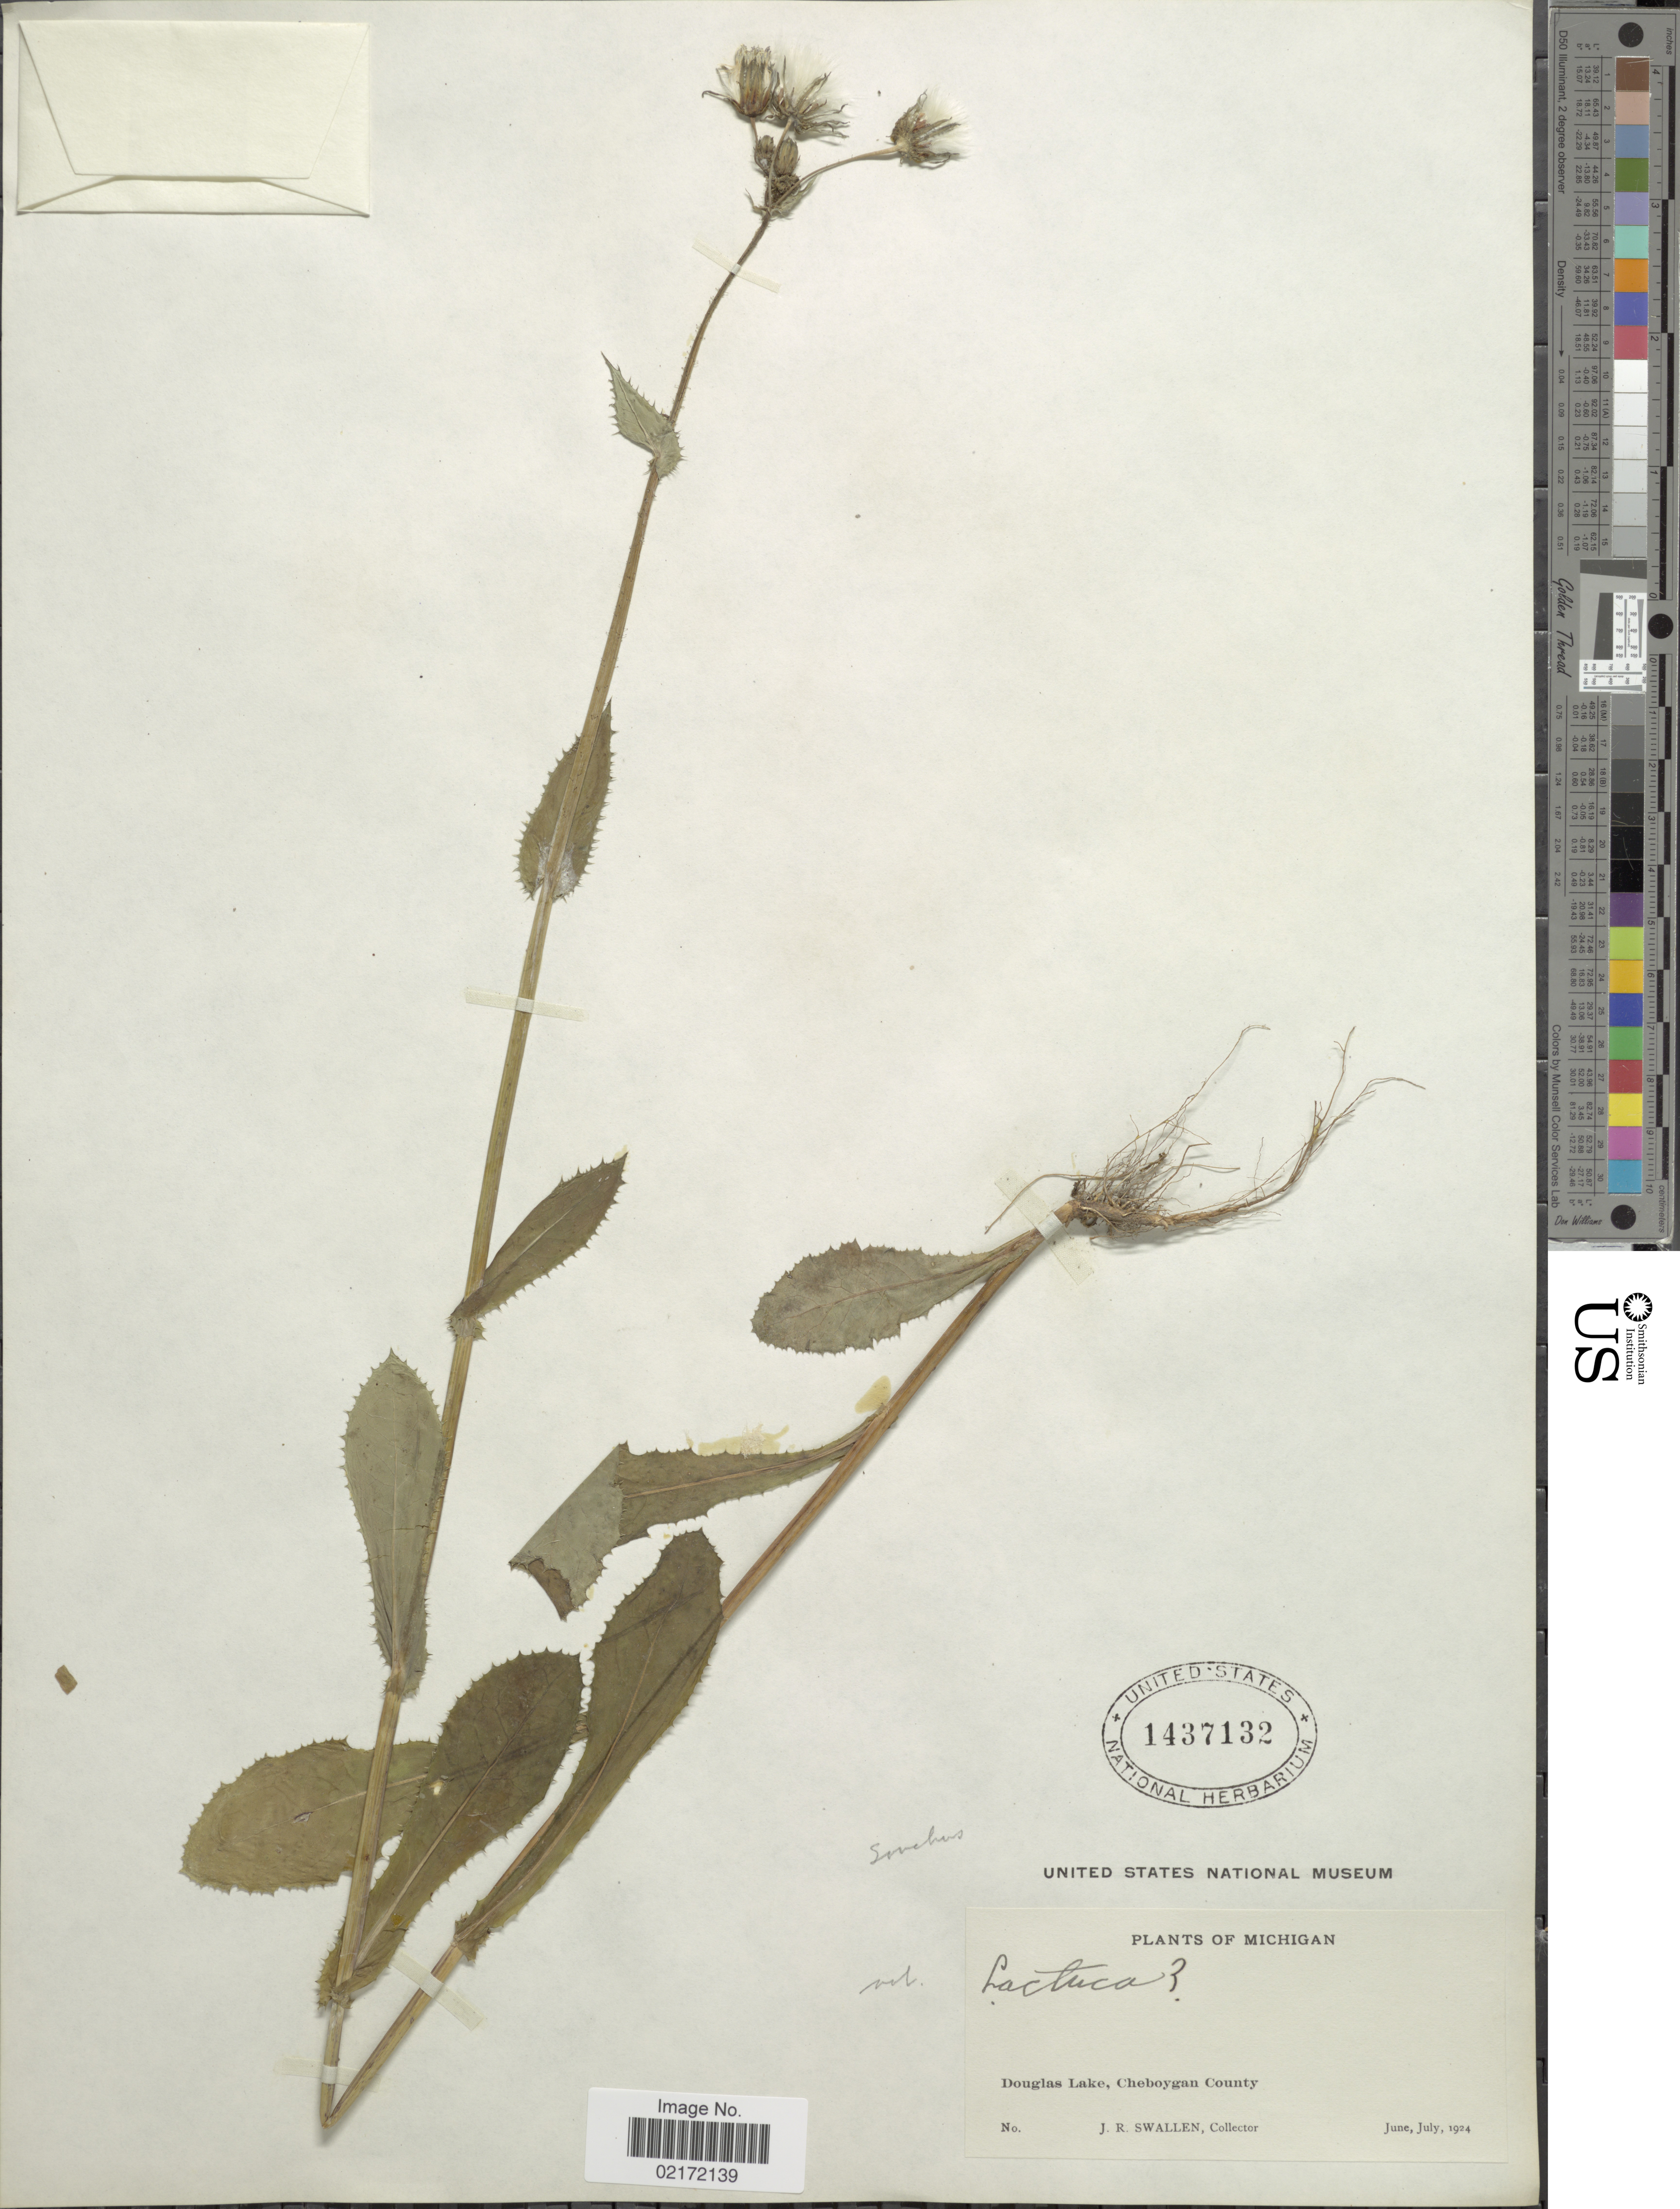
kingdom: Plantae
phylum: Tracheophyta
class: Magnoliopsida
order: Asterales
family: Asteraceae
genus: Sonchus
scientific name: Sonchus sp.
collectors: J. R. Swallen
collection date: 1924-06/1924-07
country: United States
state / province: Michigan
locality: Douglas Lake, Cheboygan County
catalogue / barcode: US 1437132